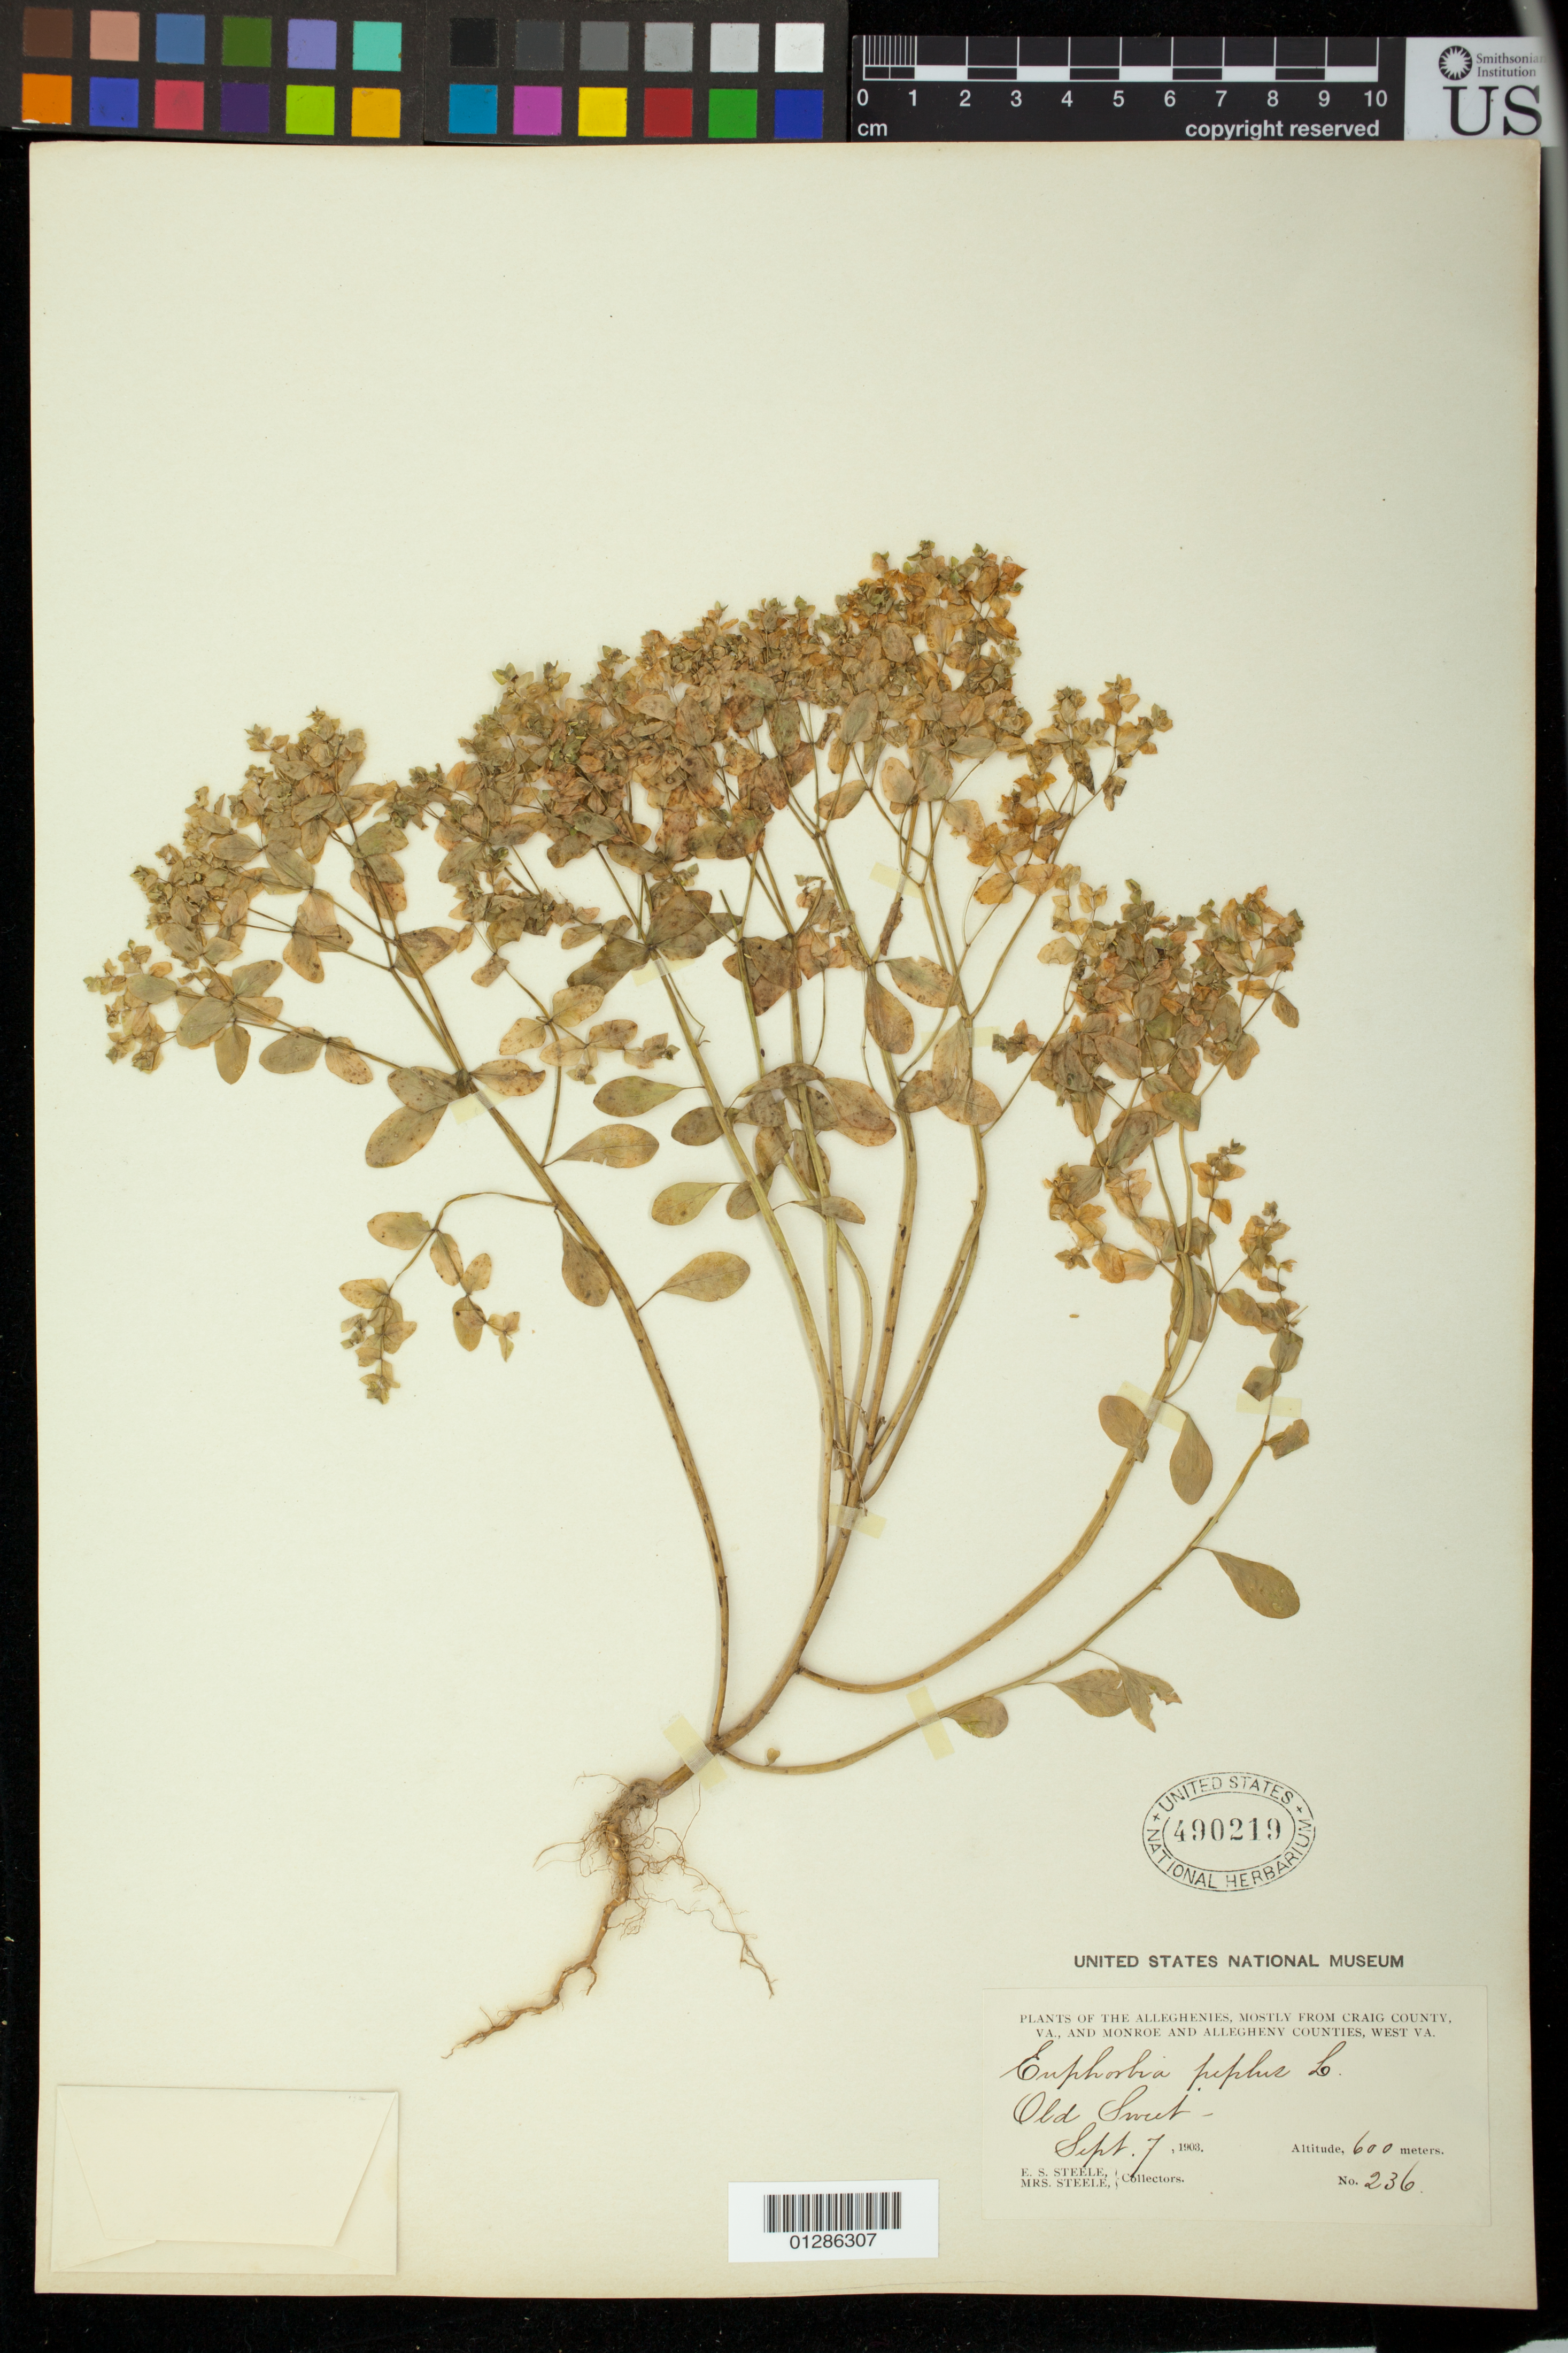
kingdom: Plantae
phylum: Tracheophyta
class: Magnoliopsida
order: Malpighiales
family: Euphorbiaceae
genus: Euphorbia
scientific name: Euphorbia peplus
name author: L.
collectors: E. Steele & Mrs. E. S. Steele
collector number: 236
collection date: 1903-09-07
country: United States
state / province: West Virginia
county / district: Monroe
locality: Old Sweet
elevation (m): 600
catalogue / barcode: US 490219